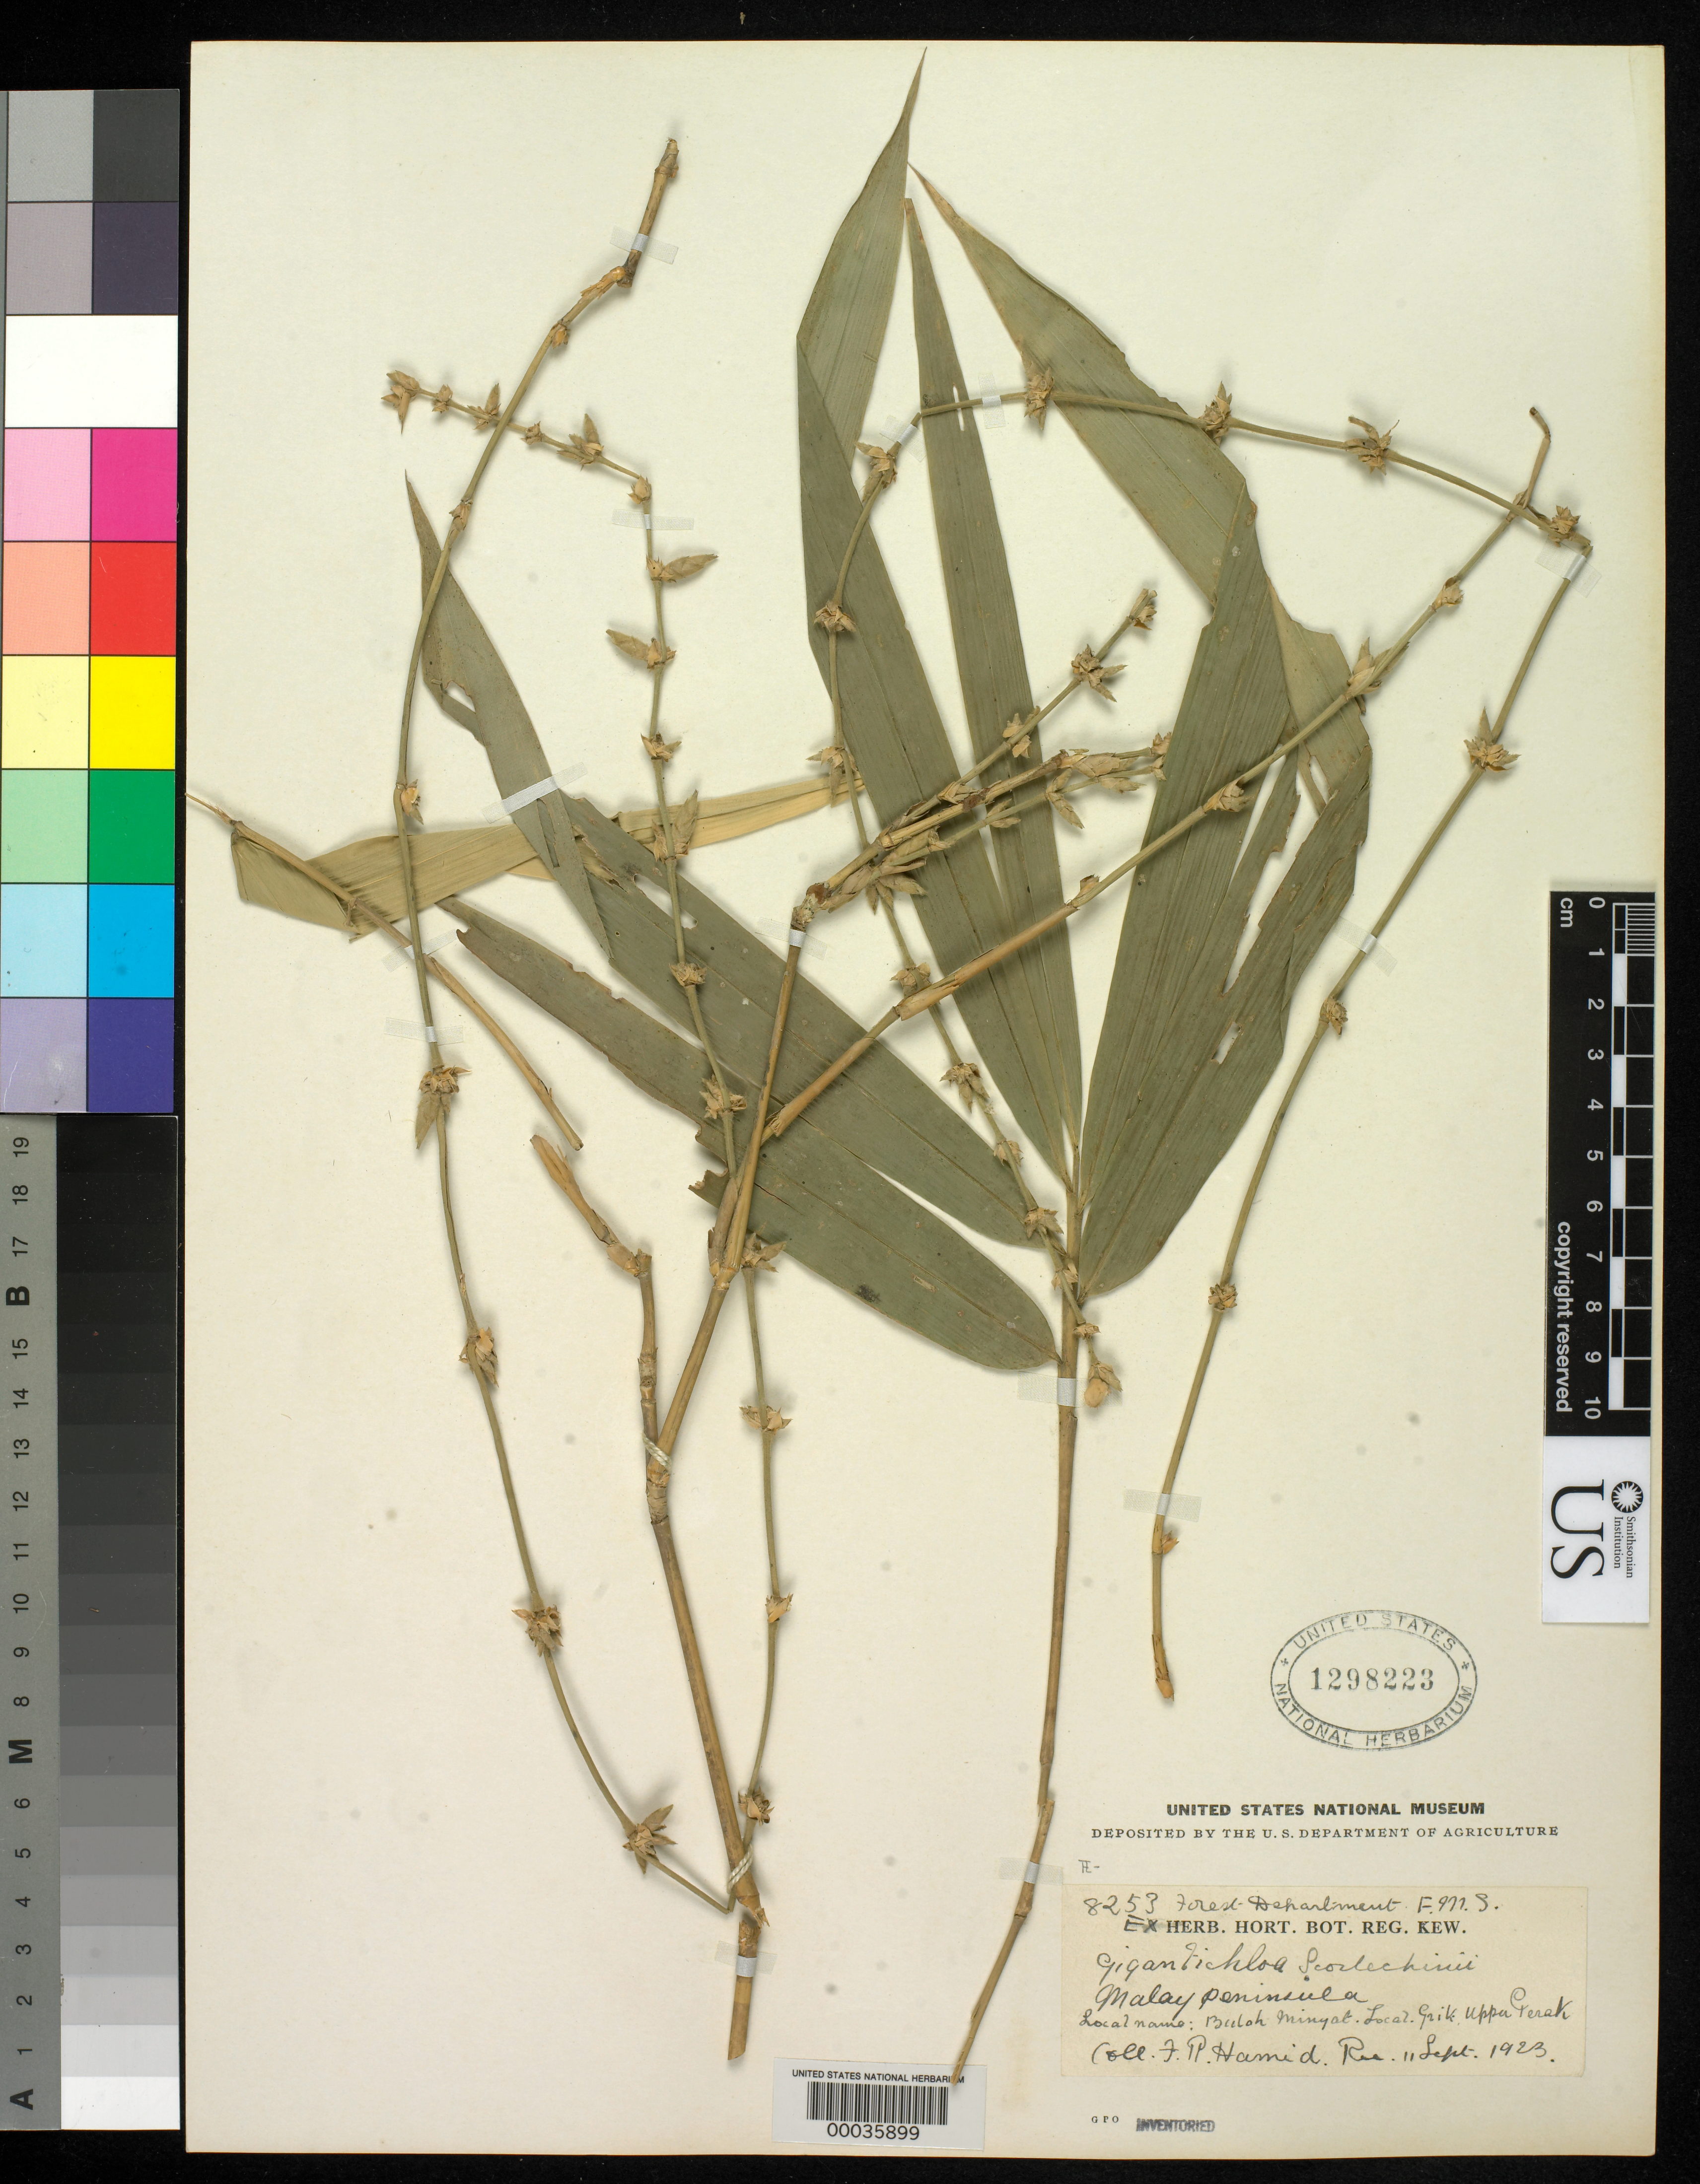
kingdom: Plantae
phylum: Tracheophyta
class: Liliopsida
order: Poales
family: Poaceae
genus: Gigantochloa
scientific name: Gigantochloa scortechinii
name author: Gamble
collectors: F. Hamid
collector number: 8253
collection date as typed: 11 Sep 1923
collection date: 1923-09-11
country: Malaysia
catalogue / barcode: US 1298223